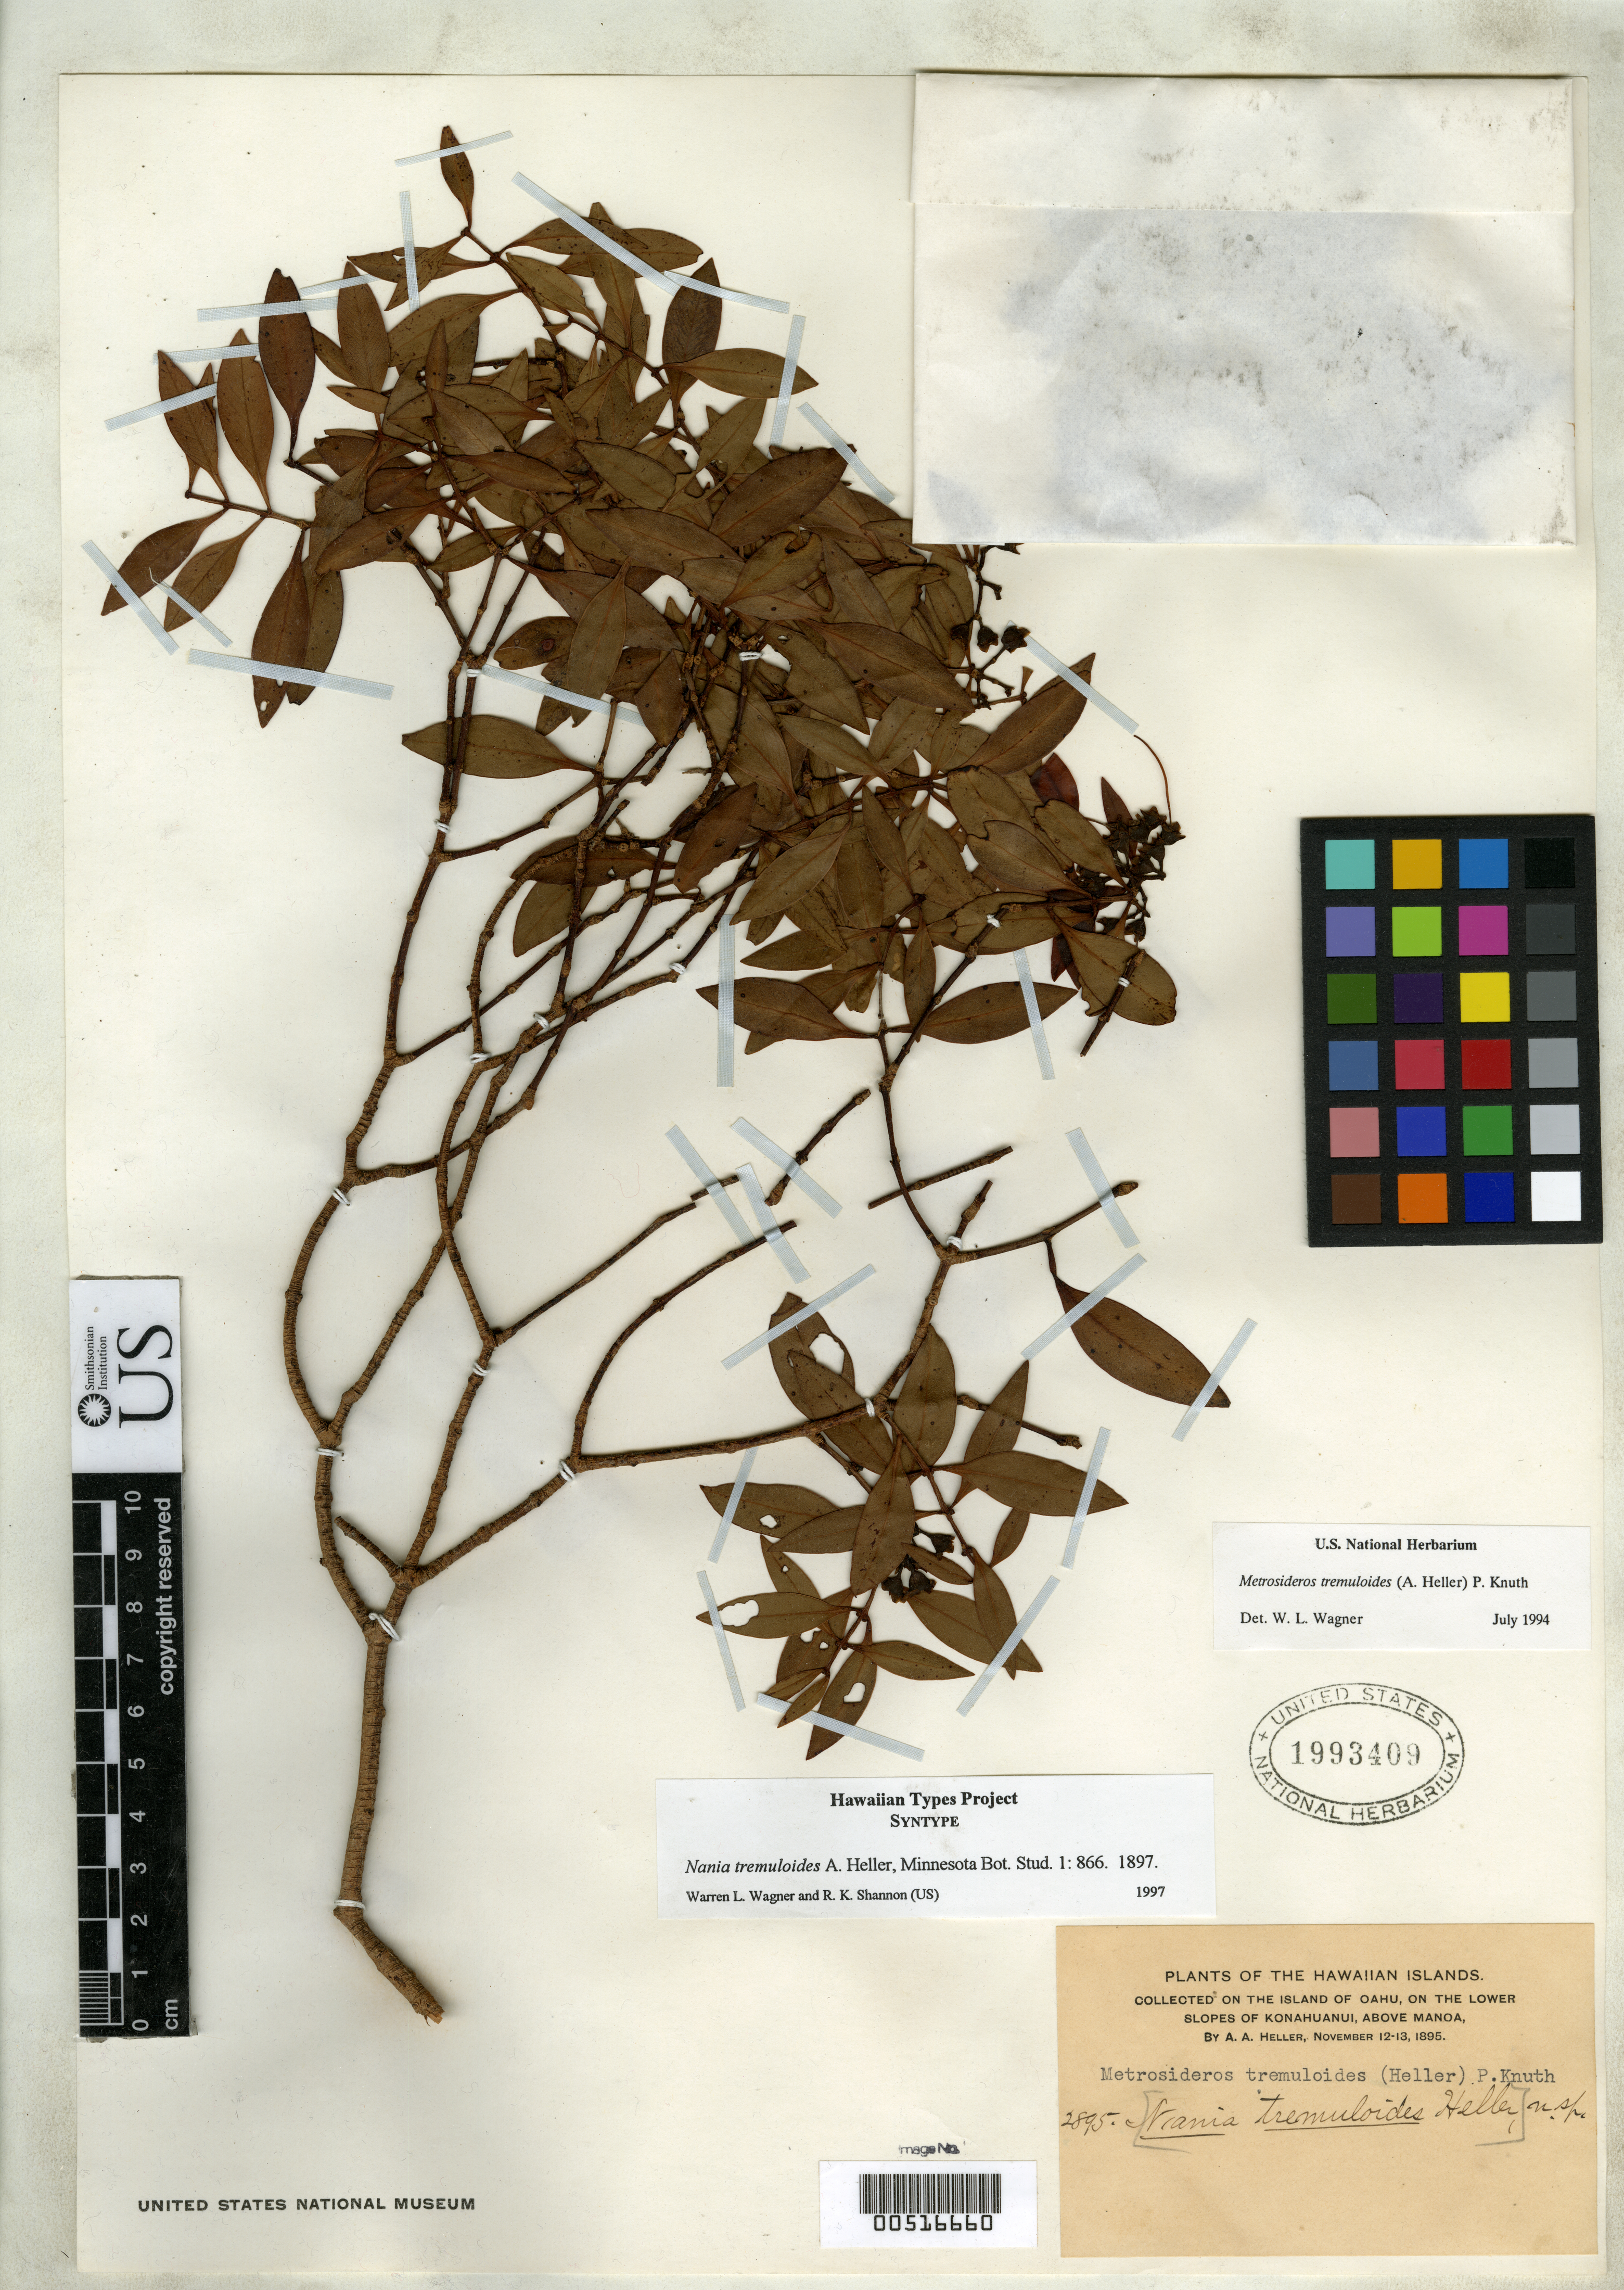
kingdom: Plantae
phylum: Tracheophyta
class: Magnoliopsida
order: Myrtales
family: Myrtaceae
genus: Nania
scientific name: Nania tremuloides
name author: A. Heller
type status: Syntype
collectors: A. A. Heller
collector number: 2895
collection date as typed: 12 Nov 1895 to 13 Nov 1895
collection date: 1895-11-12/1895-11-13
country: United States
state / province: Hawaii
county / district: Honolulu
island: Oahu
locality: Lower slopes of Konahuanui, above Manoa.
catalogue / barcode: US 1993409